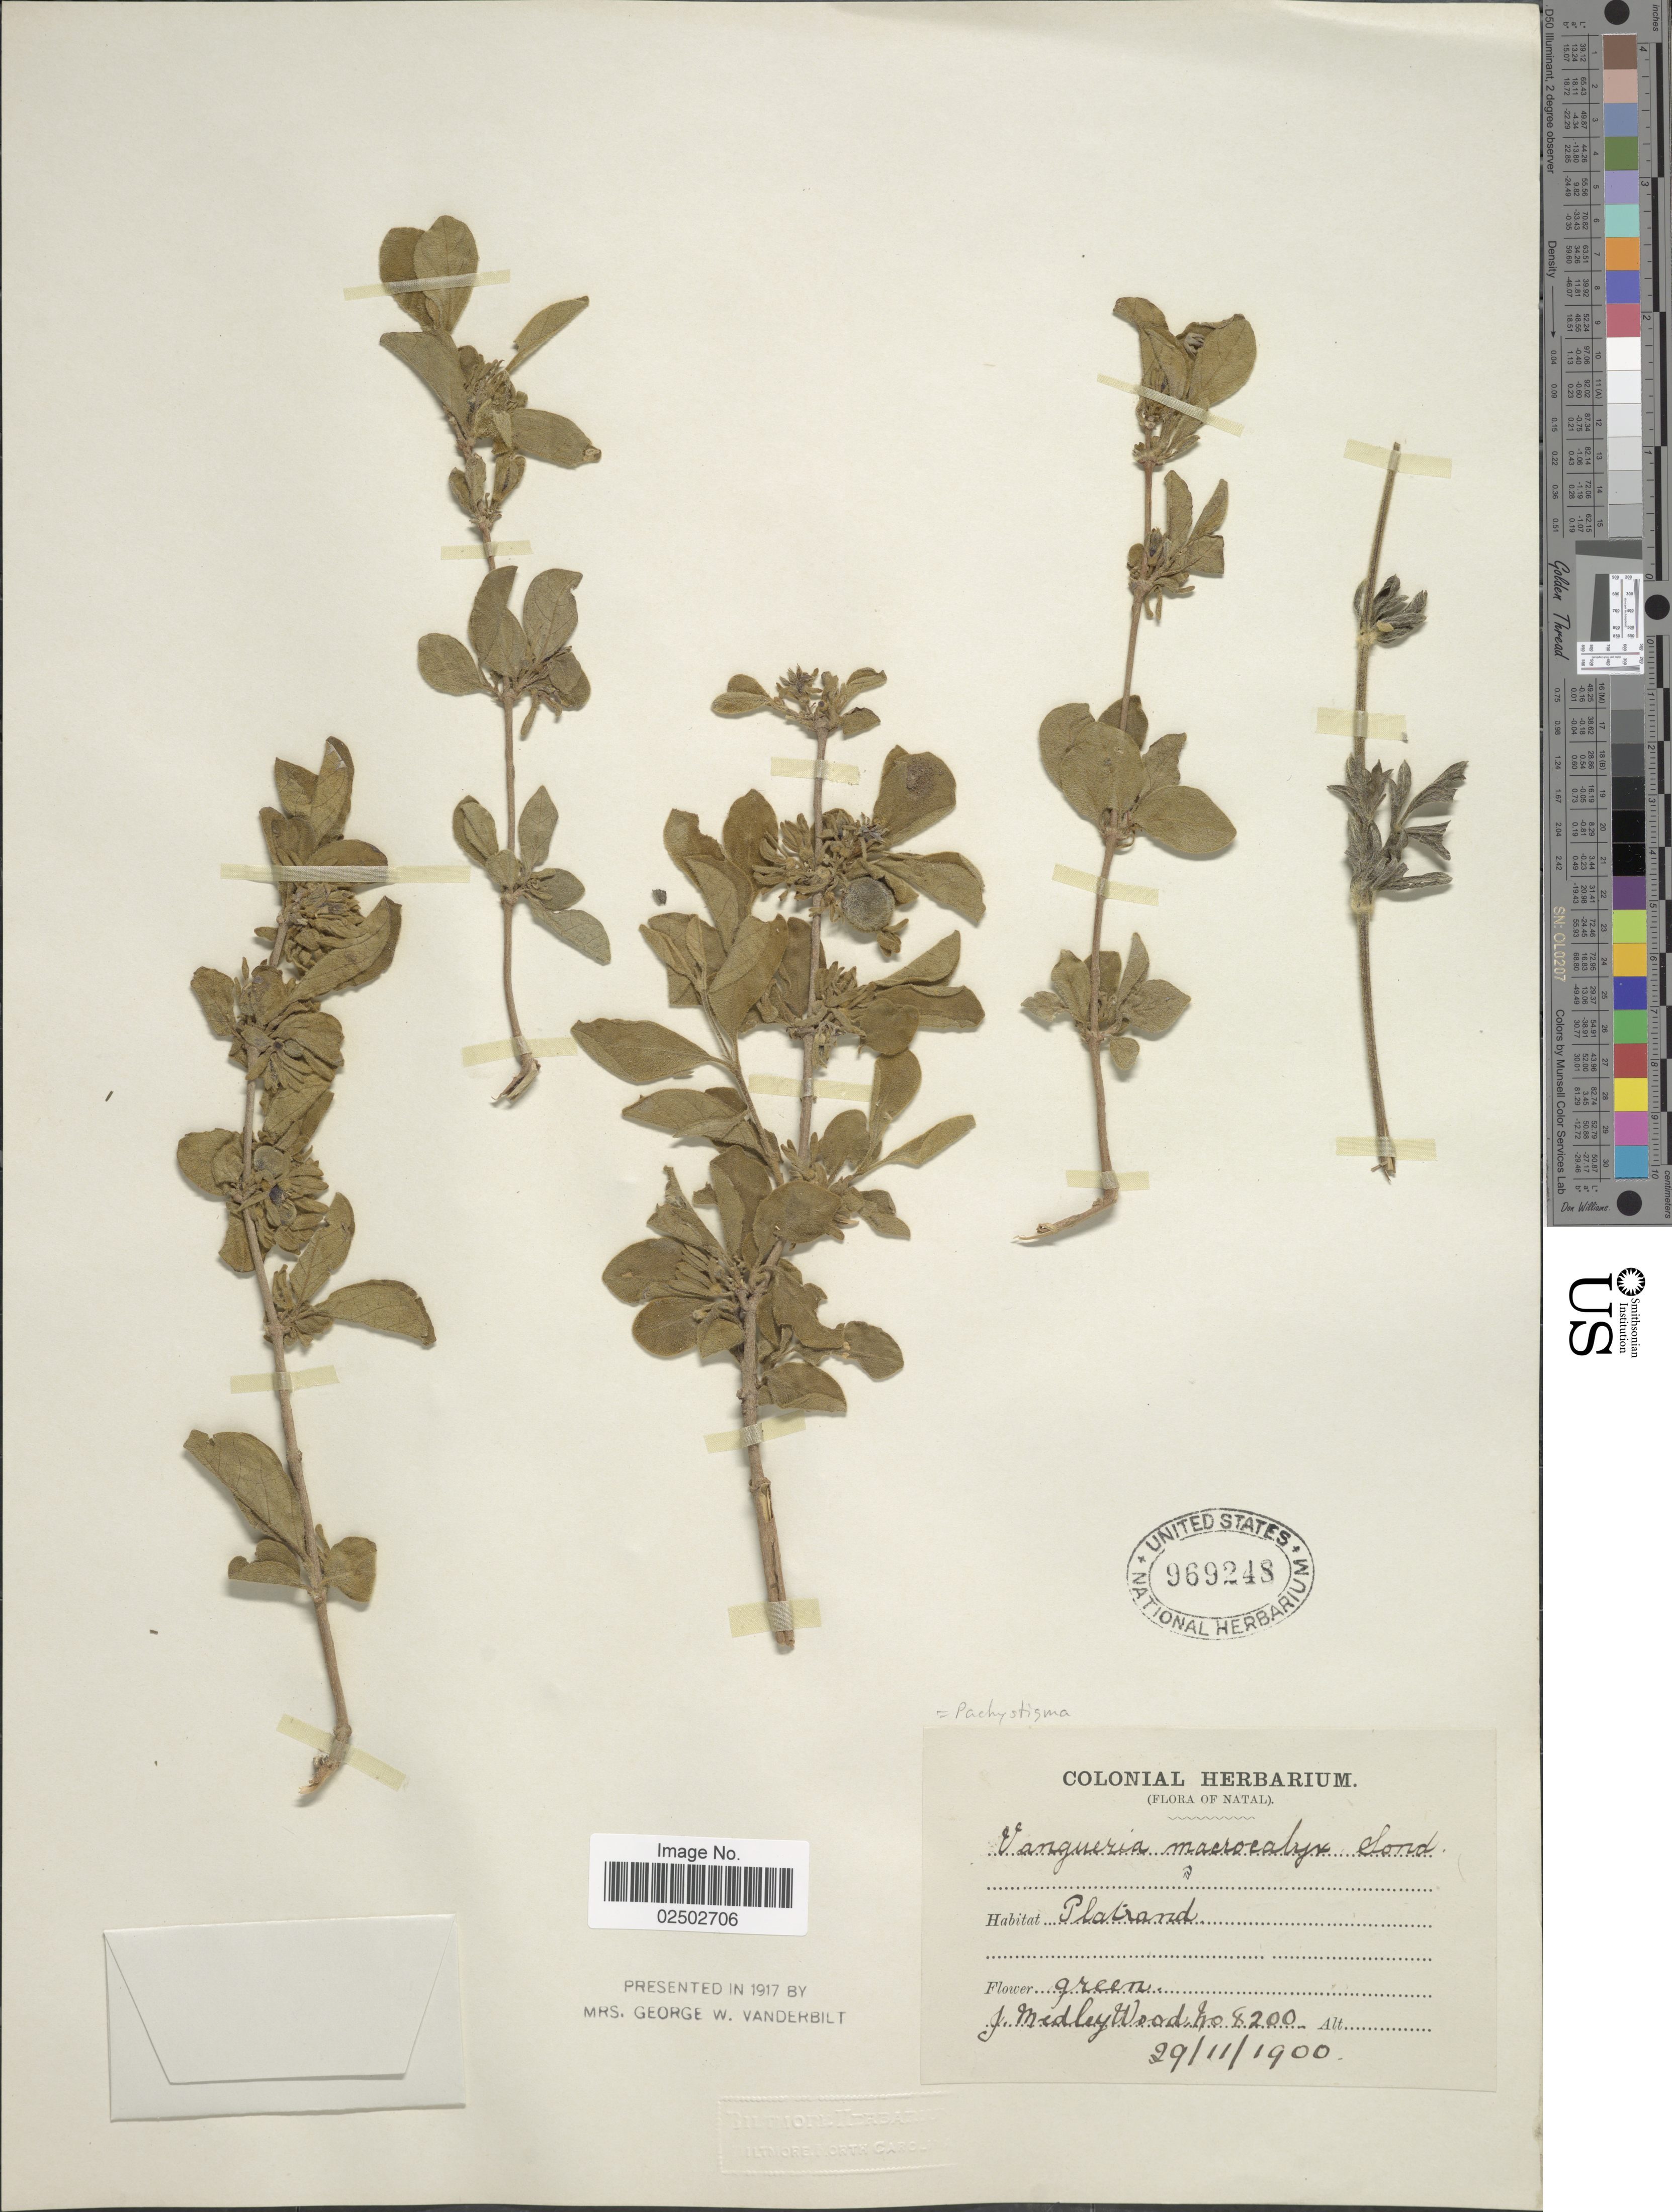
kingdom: Plantae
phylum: Tracheophyta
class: Magnoliopsida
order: Gentianales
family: Rubiaceae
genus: Vangueria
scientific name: Vangueria macrocalyx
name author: Sond.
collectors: J. Medley Wood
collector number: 8200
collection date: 1900-11-29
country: South Africa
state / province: KwaZulu-Natal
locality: Natal, Platrand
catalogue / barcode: US 969248